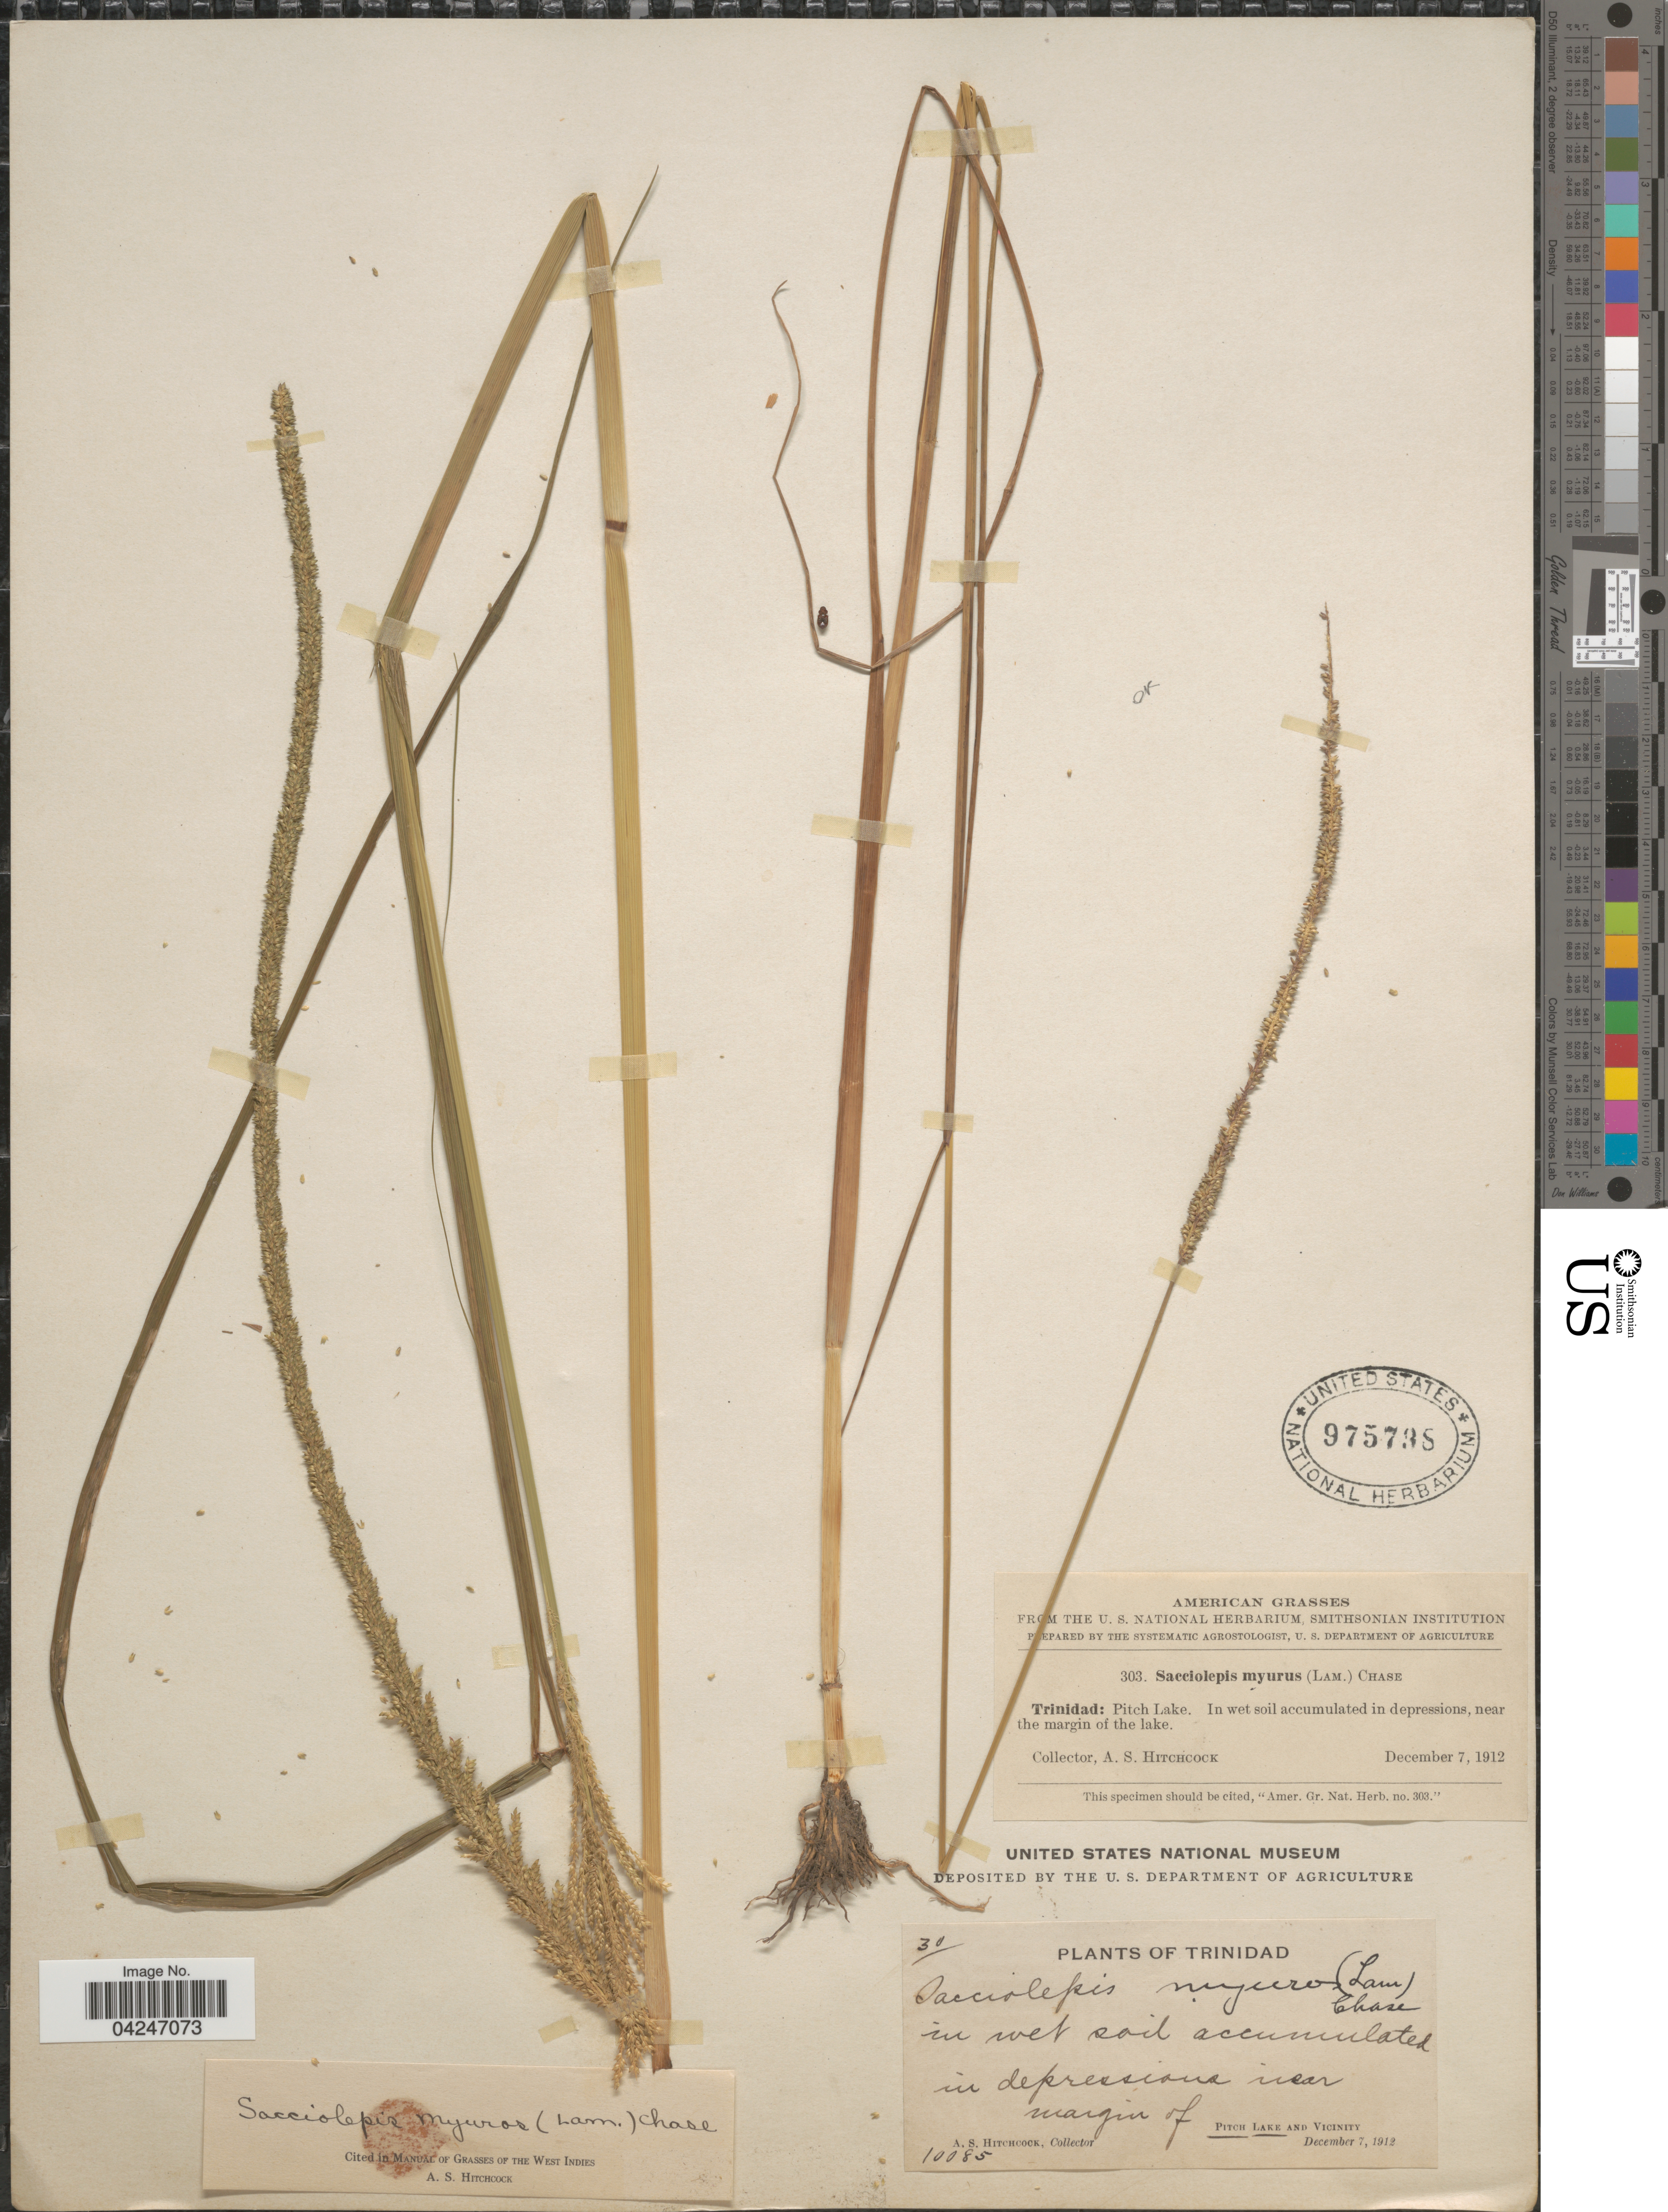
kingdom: Plantae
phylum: Tracheophyta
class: Liliopsida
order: Poales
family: Poaceae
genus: Sacciolepis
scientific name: Sacciolepis myuros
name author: (Lam.) Chase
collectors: A. S. Hitchcock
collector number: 10085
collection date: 1912-12-07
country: Trinidad and Tobago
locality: Trinidad: Pitch Lake. In wet soil accumulated in depressions, near the margin of the lake. Pitch Lake and Vicinity.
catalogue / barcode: US 975798